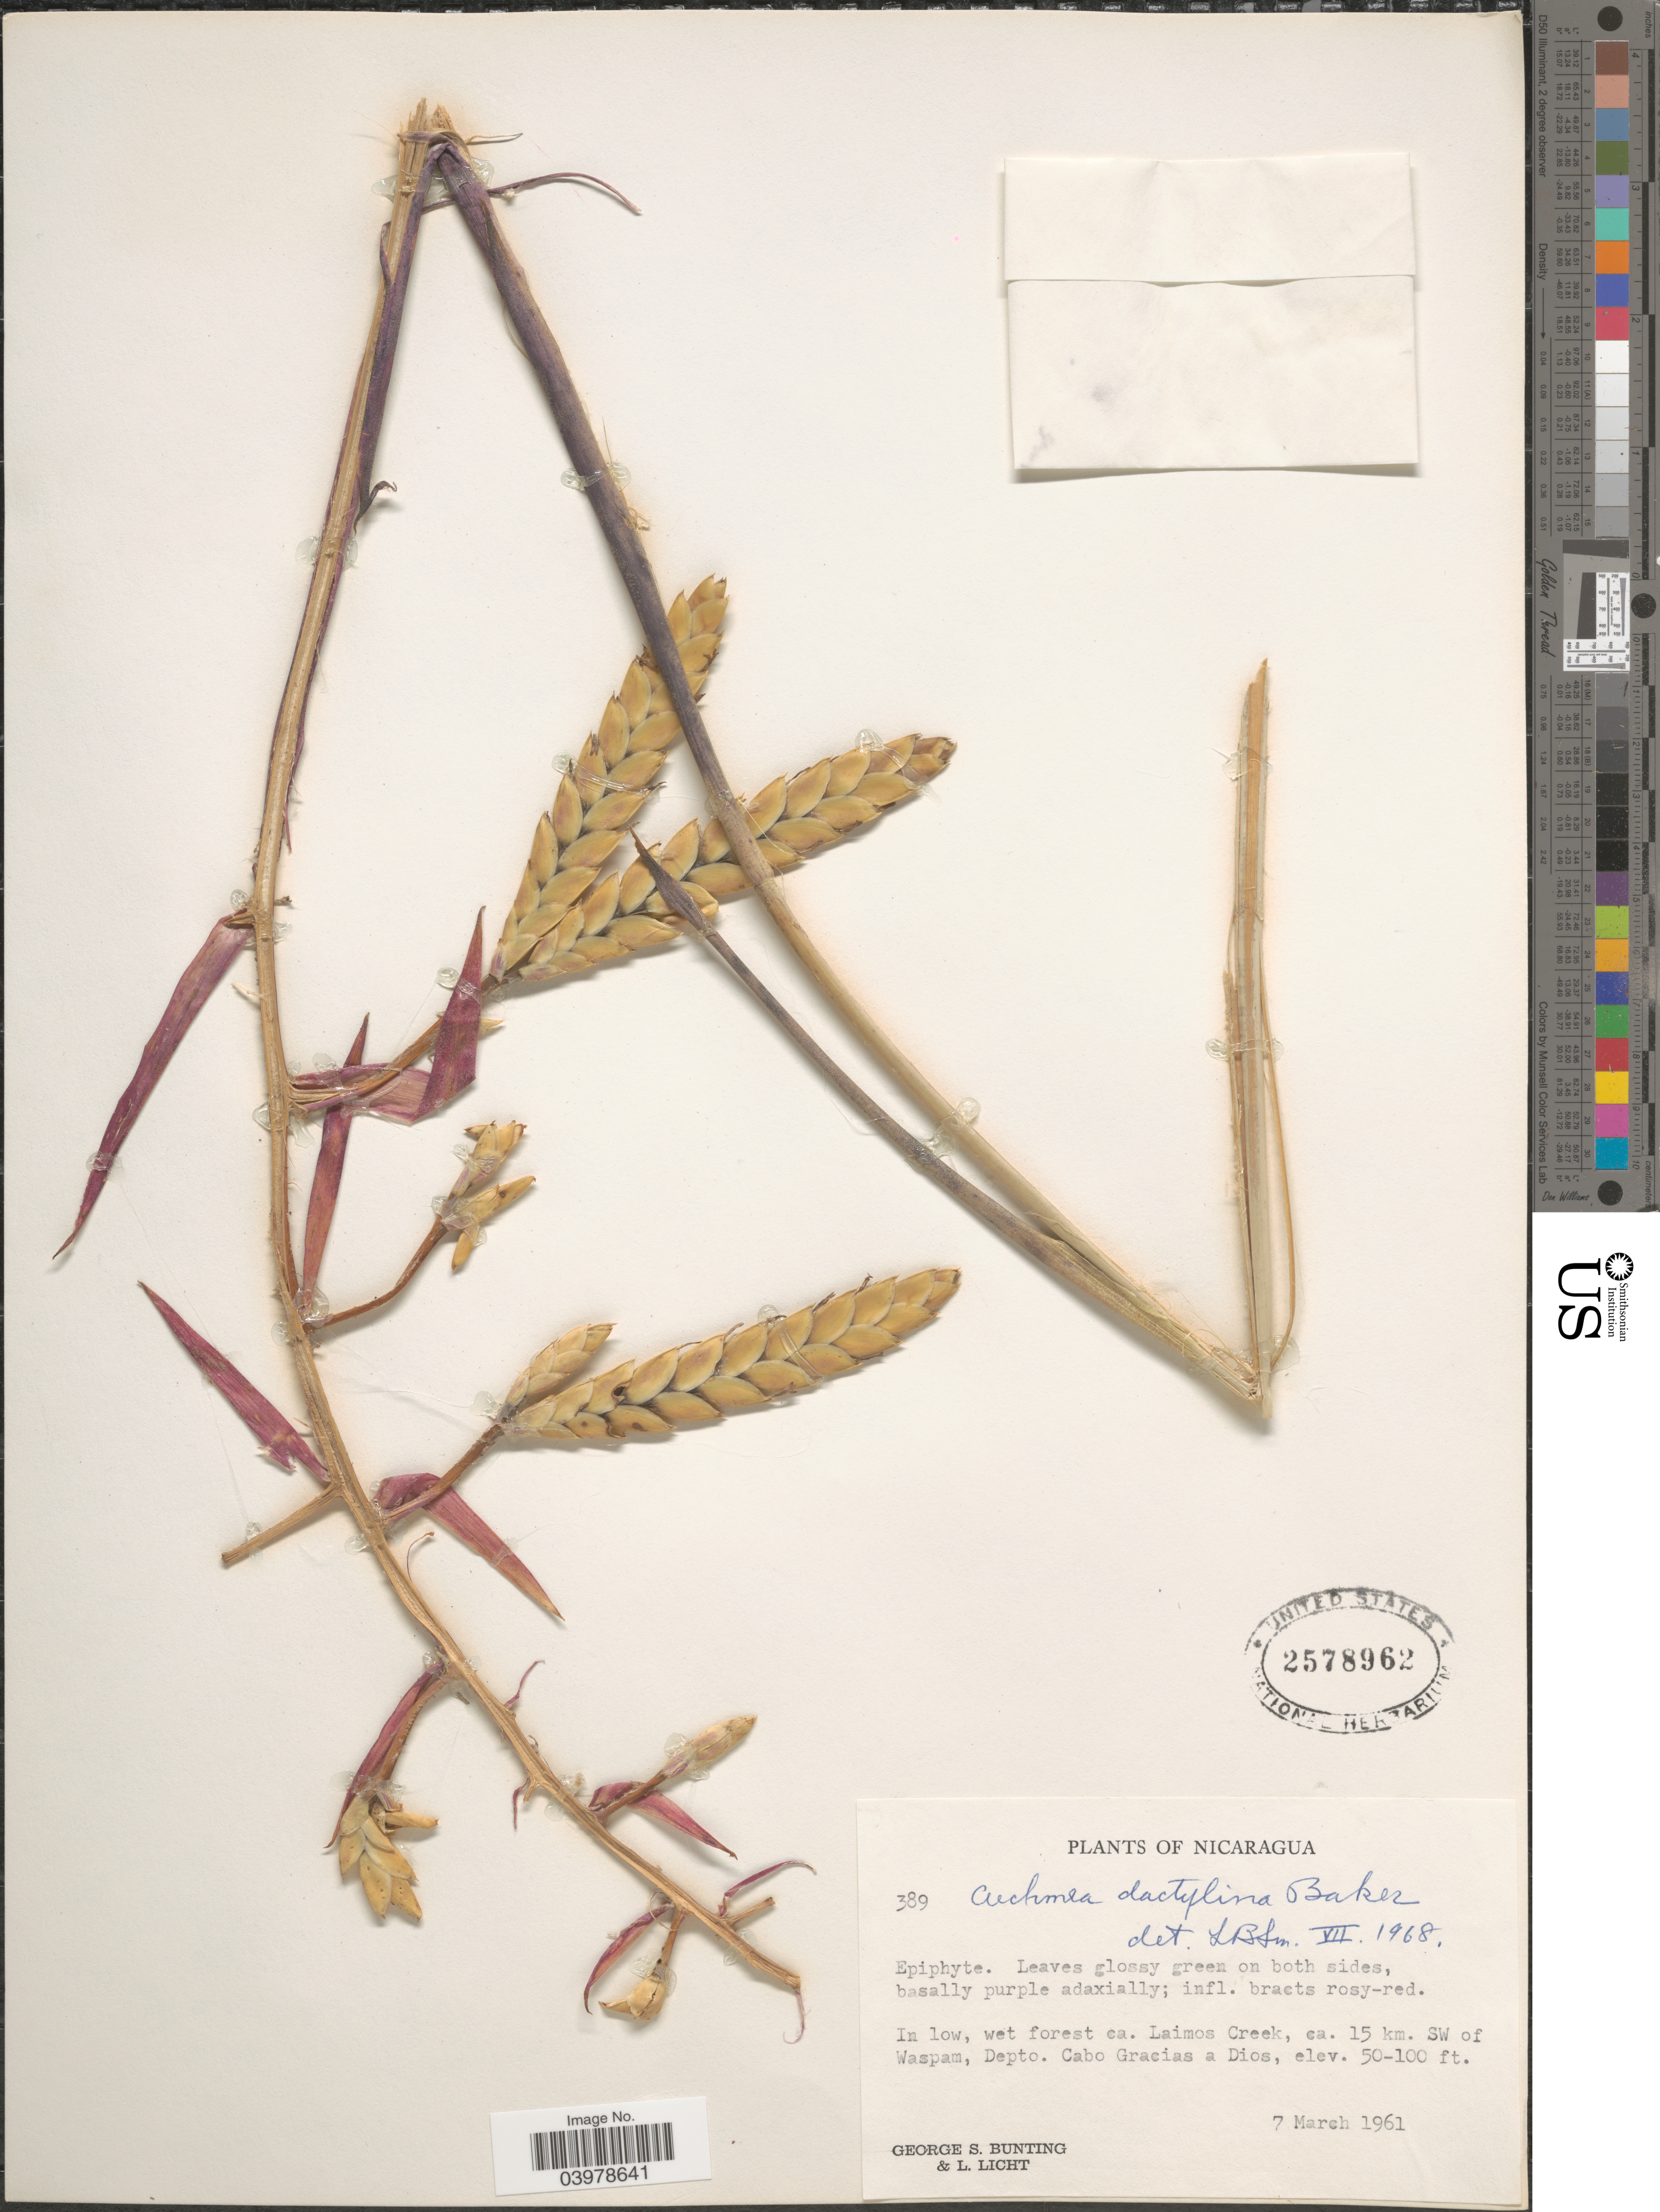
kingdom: Plantae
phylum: Tracheophyta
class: Liliopsida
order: Poales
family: Bromeliaceae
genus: Aechmea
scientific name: Aechmea dactylina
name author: Baker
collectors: G. S. Bunting & L. Licht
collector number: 389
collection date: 1961-03-07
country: Nicaragua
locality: Ca. Laimos Creek, ca. 15 km. SW of Waspam, Depto. Cabo Gracias a Dios.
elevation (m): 15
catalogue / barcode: US 2578962